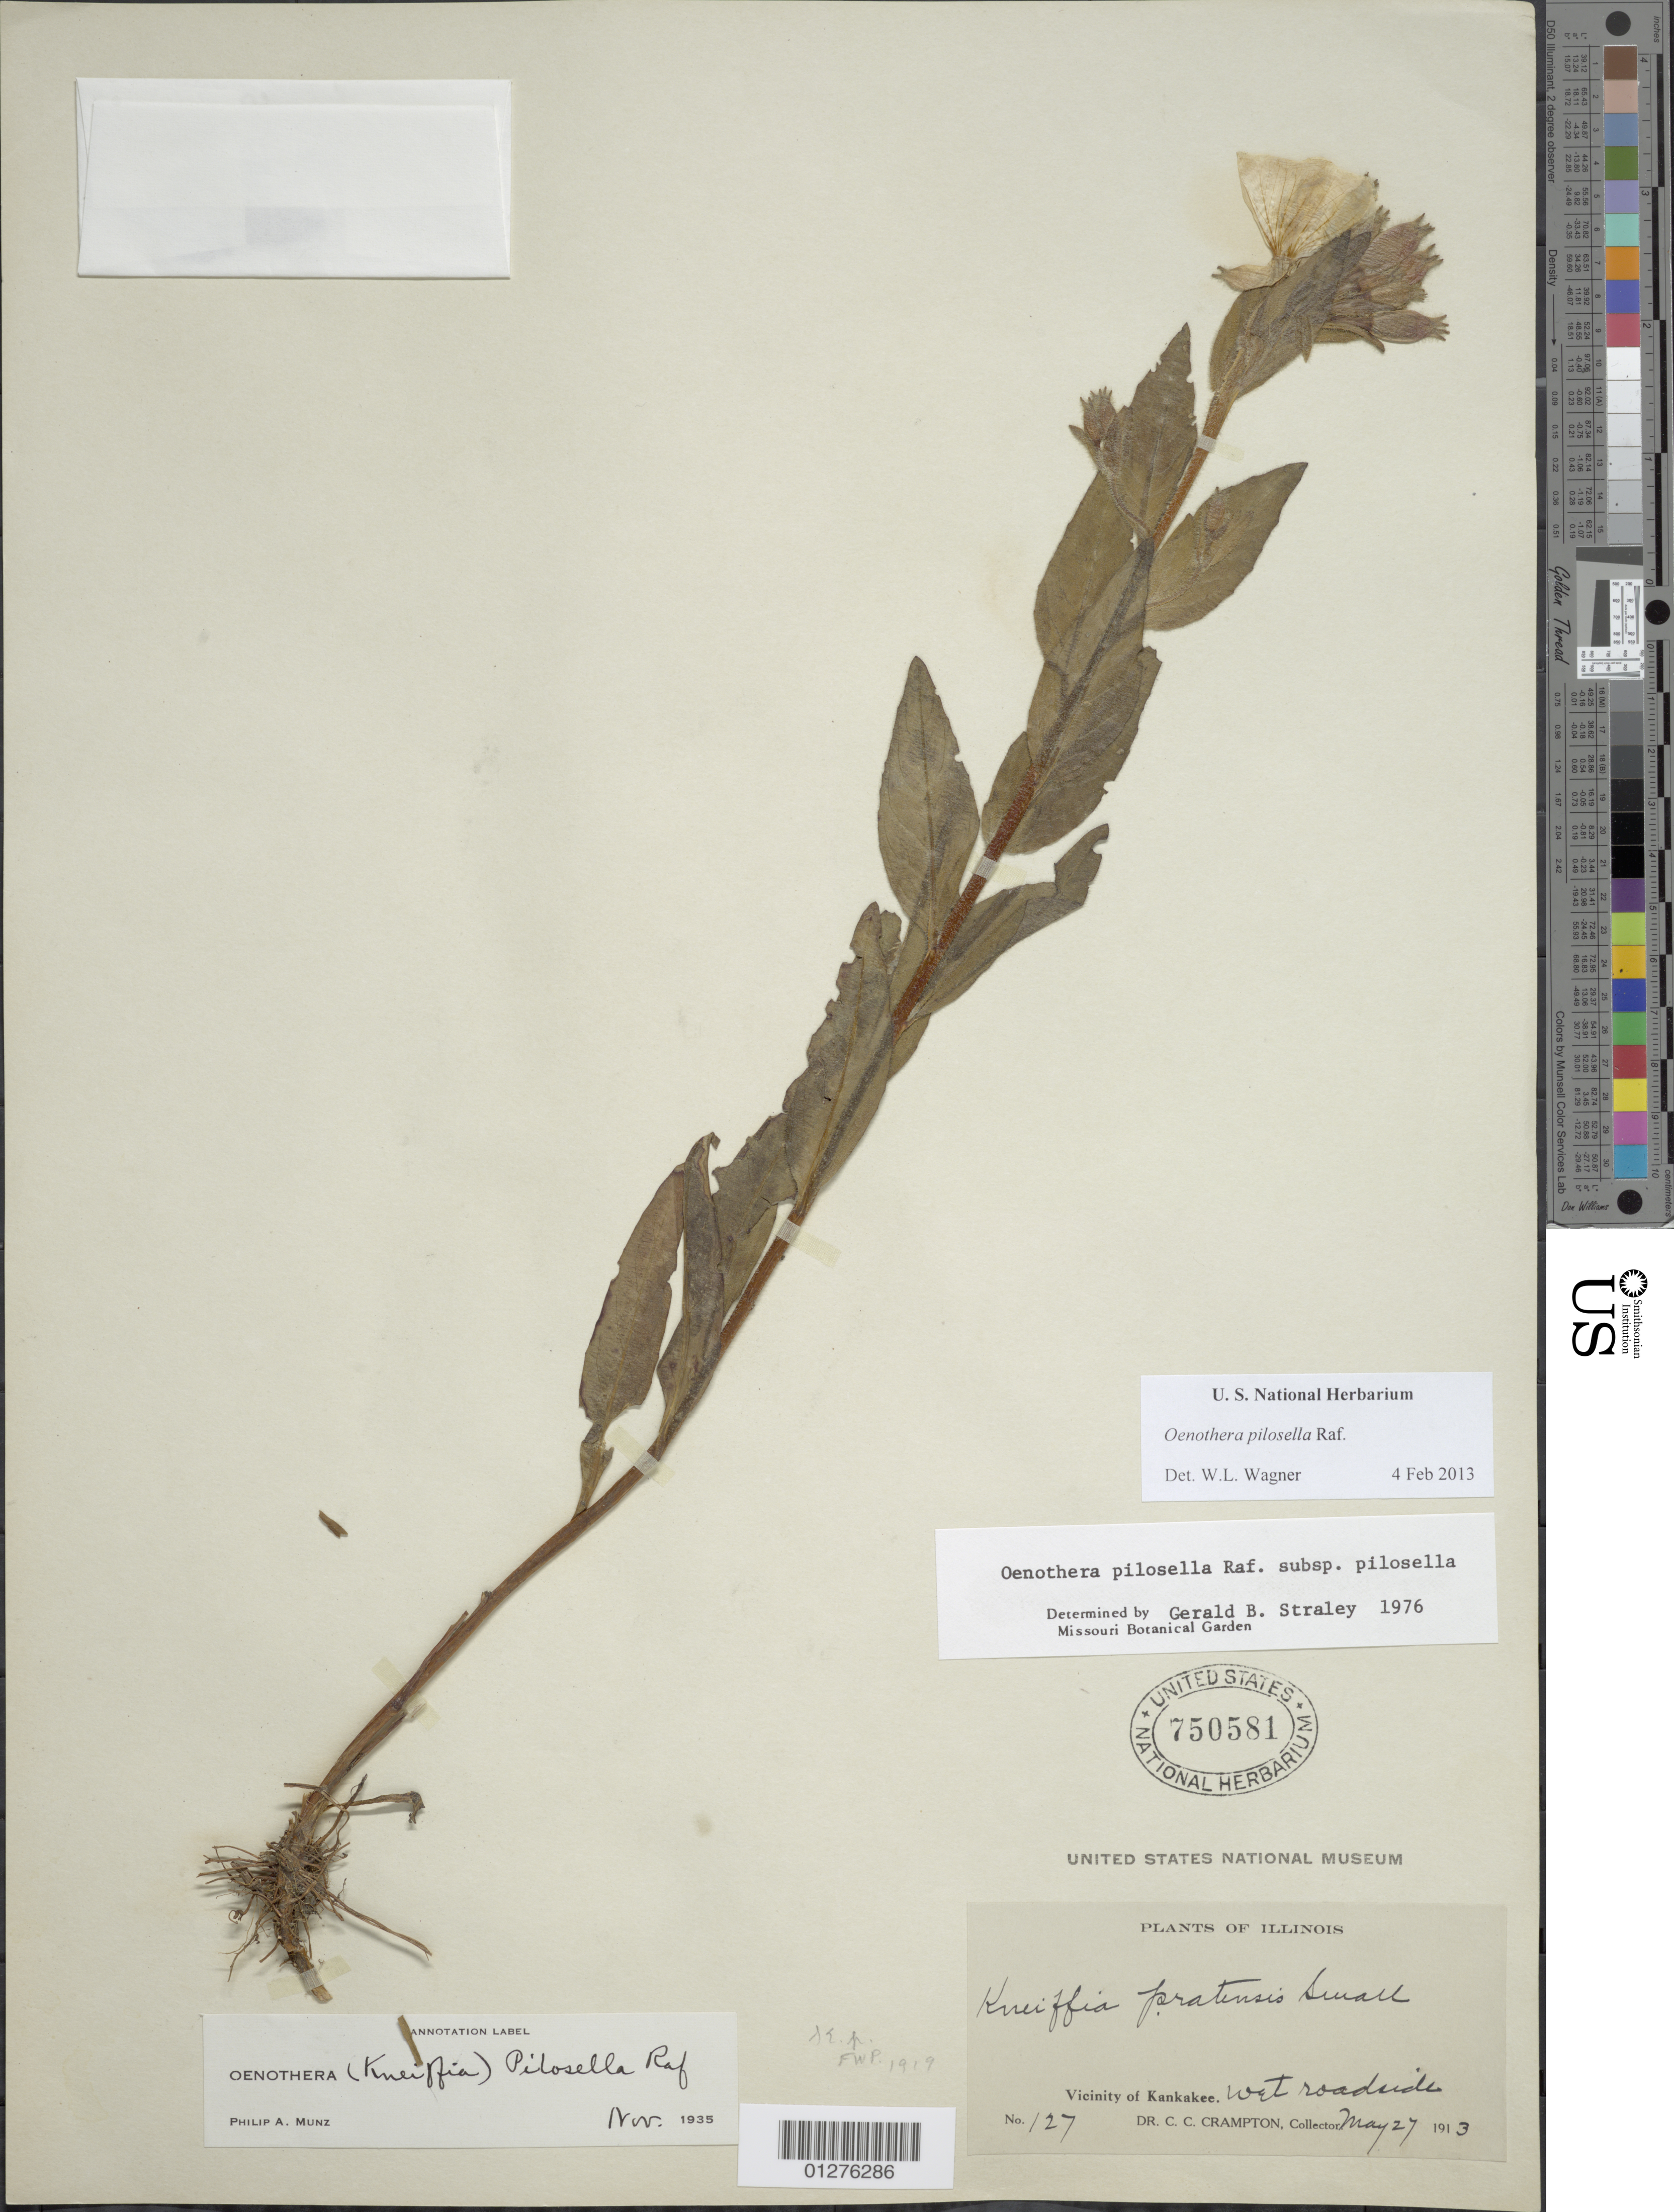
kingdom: Plantae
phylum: Tracheophyta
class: Magnoliopsida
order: Myrtales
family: Onagraceae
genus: Oenothera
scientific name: Oenothera pilosella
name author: Raf.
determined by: Wagner, W. L., (BOT), Smithsonian Institution - National Museum of Natural History (UNITED STATES)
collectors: C. Crampton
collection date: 1913-05-27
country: United States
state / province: Illinois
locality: Vicinity of Kankakee.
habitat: Wet roadside.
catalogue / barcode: US 750581